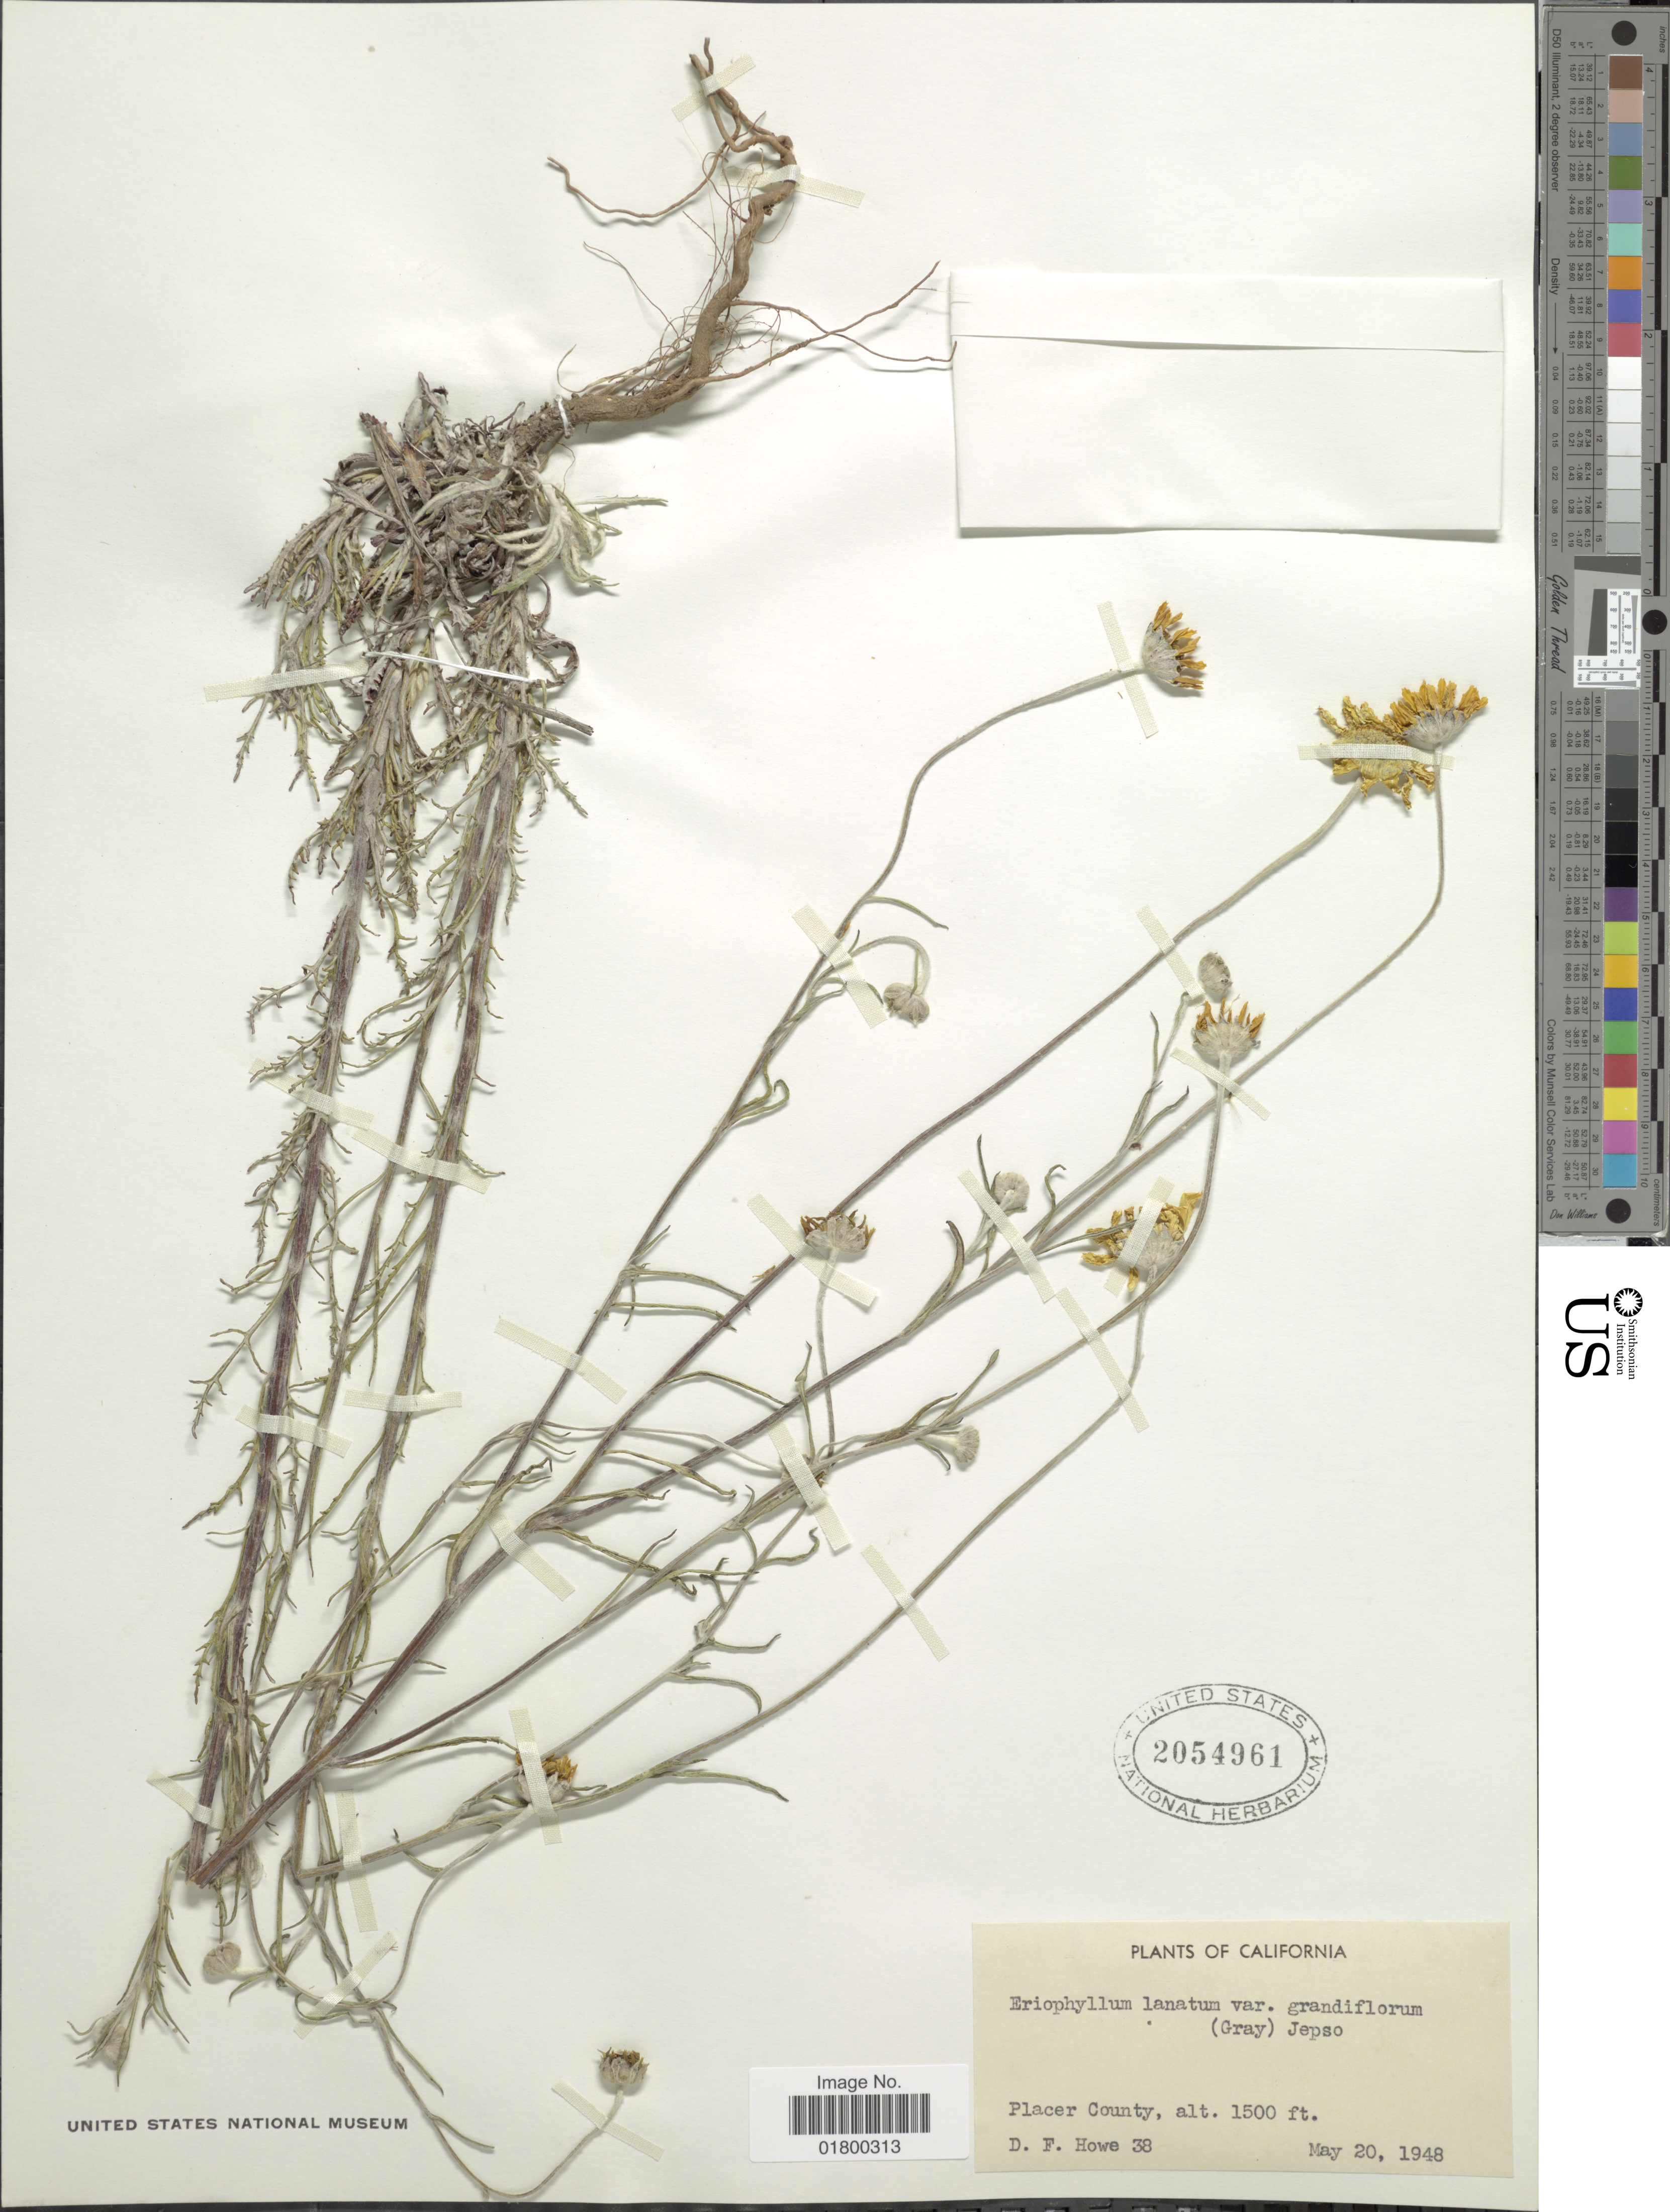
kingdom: Plantae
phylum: Tracheophyta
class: Magnoliopsida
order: Asterales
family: Asteraceae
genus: Eriophyllum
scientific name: Eriophyllum lanatum var. grandiflorum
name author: (A. Gray) Jeps.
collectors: D. Howe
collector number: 38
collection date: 1948-05-20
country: United States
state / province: California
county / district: Placer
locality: Placer County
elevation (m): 457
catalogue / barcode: US 2054961